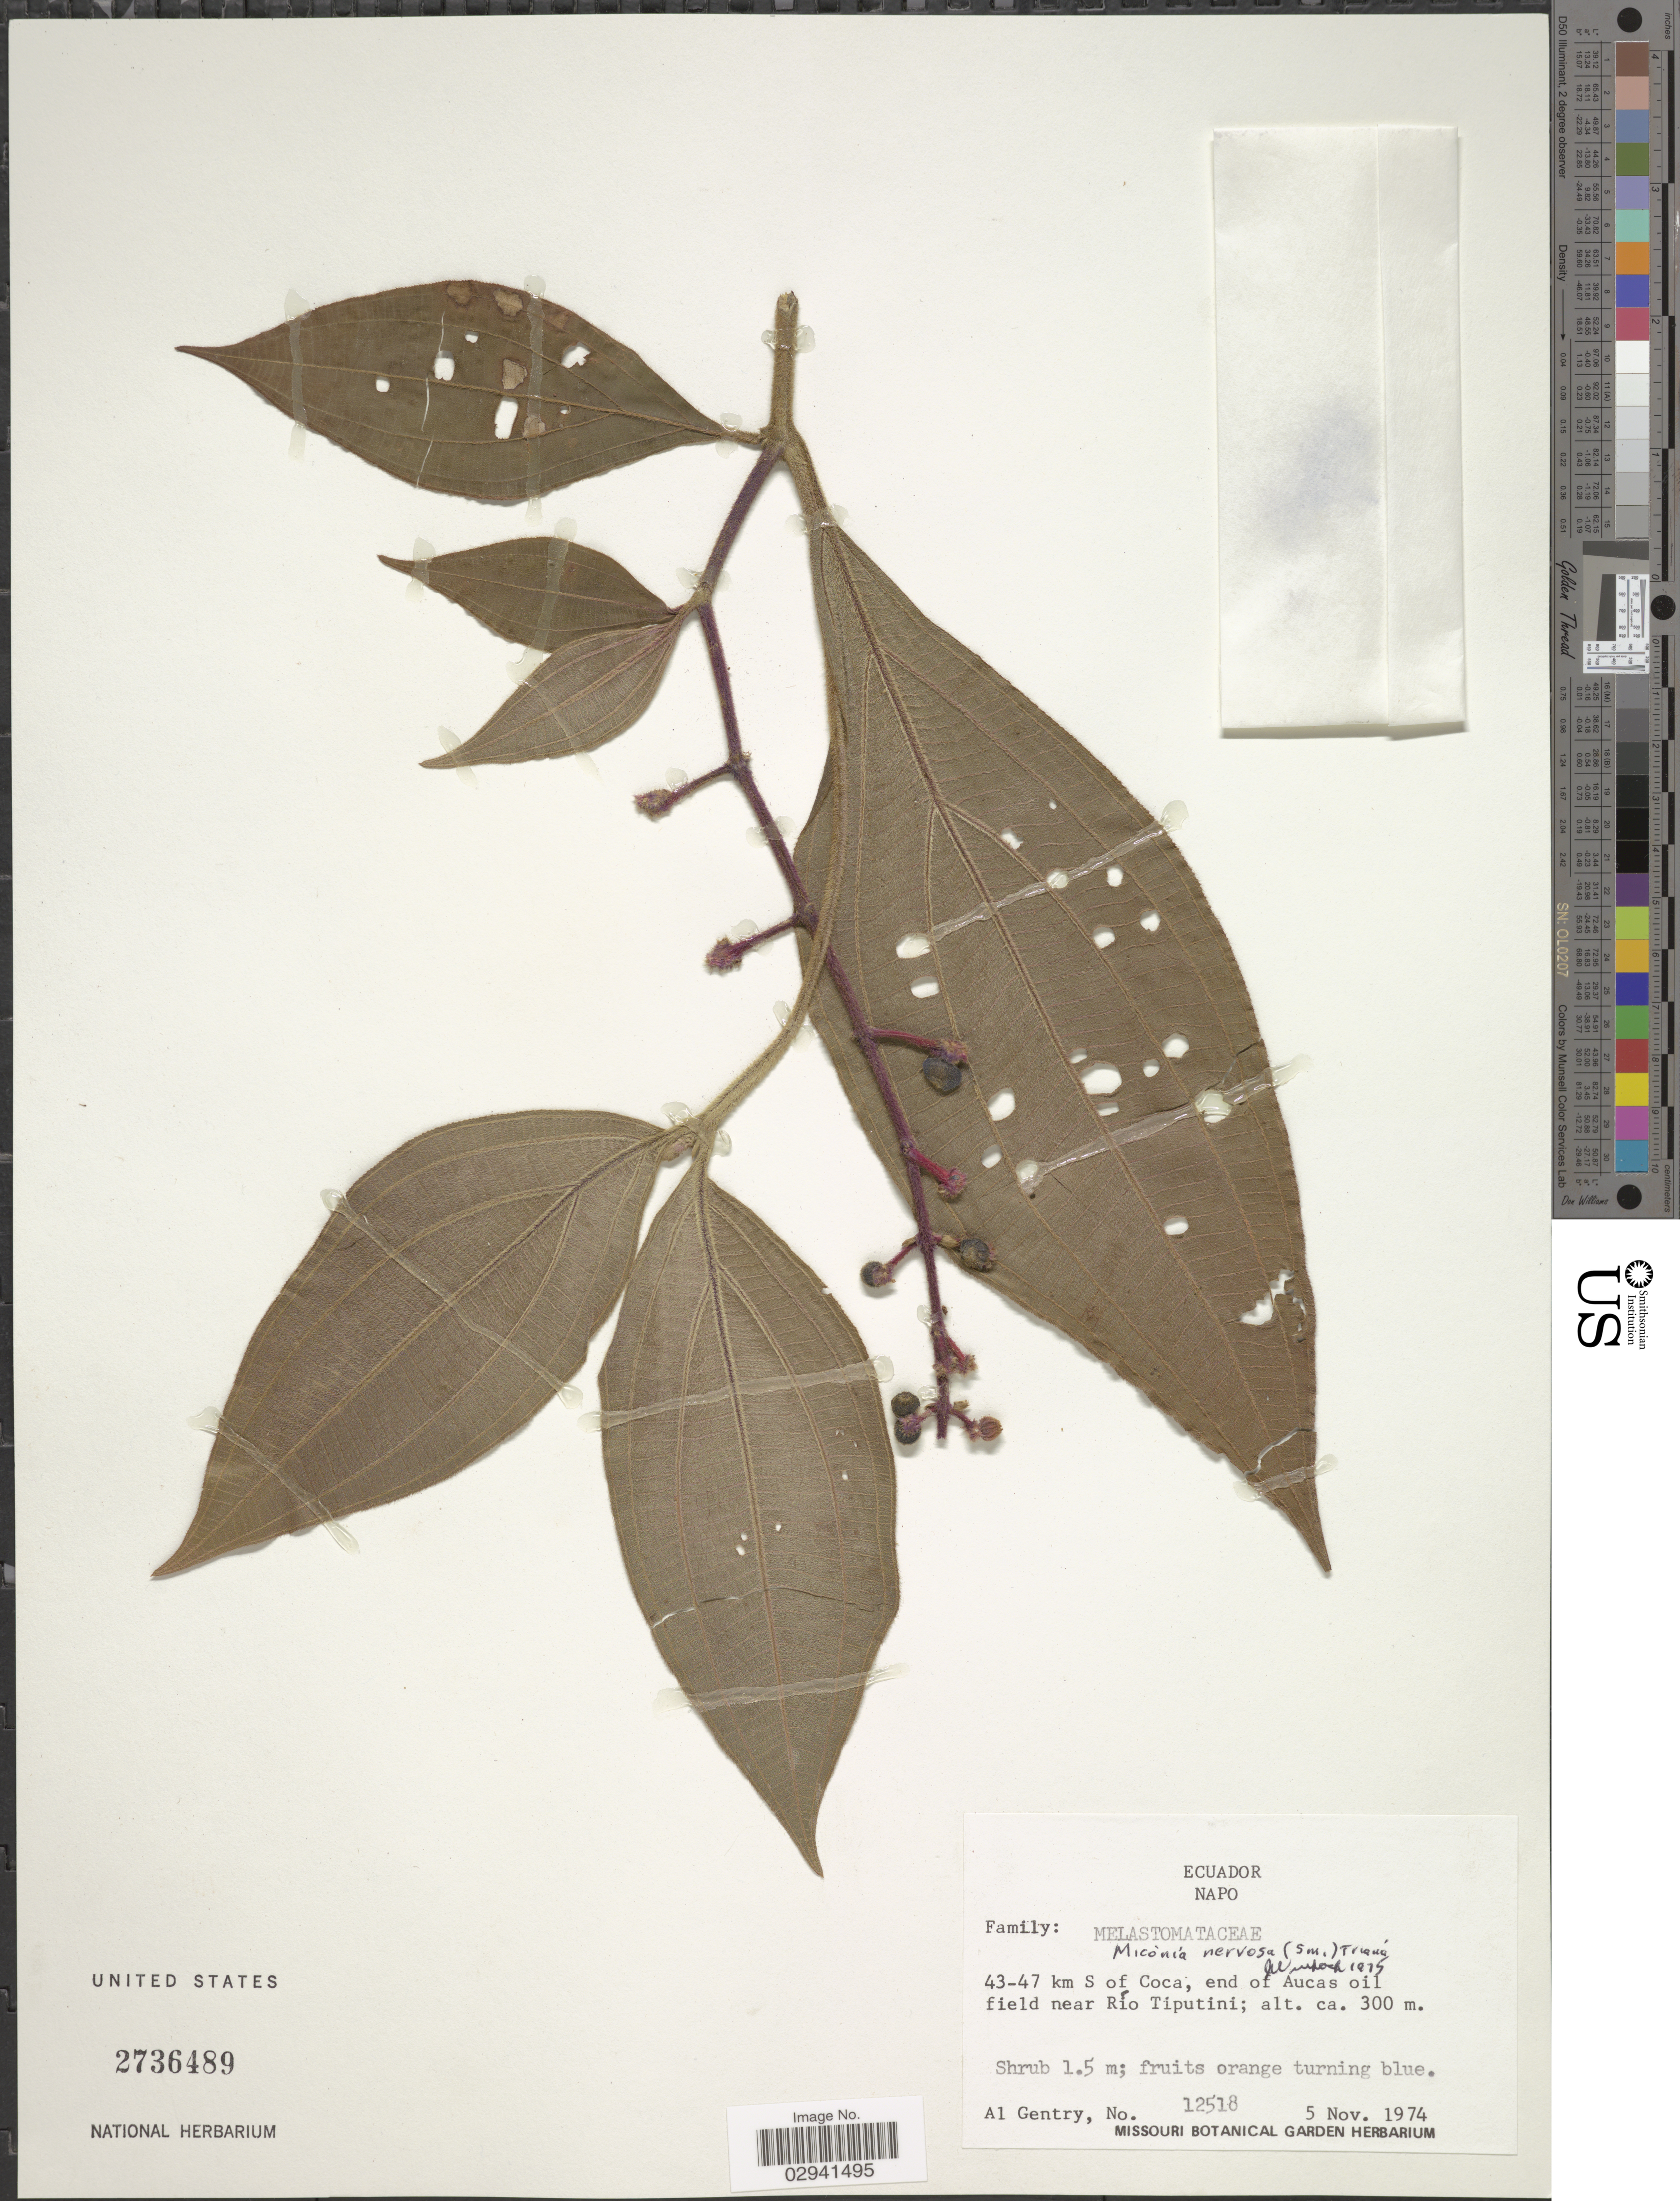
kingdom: Plantae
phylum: Tracheophyta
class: Magnoliopsida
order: Myrtales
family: Melastomataceae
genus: Miconia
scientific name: Miconia nervosa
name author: (Sm.) Triana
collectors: A. H. Gentry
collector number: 12518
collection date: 1974-11-05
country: Ecuador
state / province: Napo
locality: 43-47 km S of Coca, end of Aucas oil field near Río Tiputini.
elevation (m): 300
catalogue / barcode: US 2736489